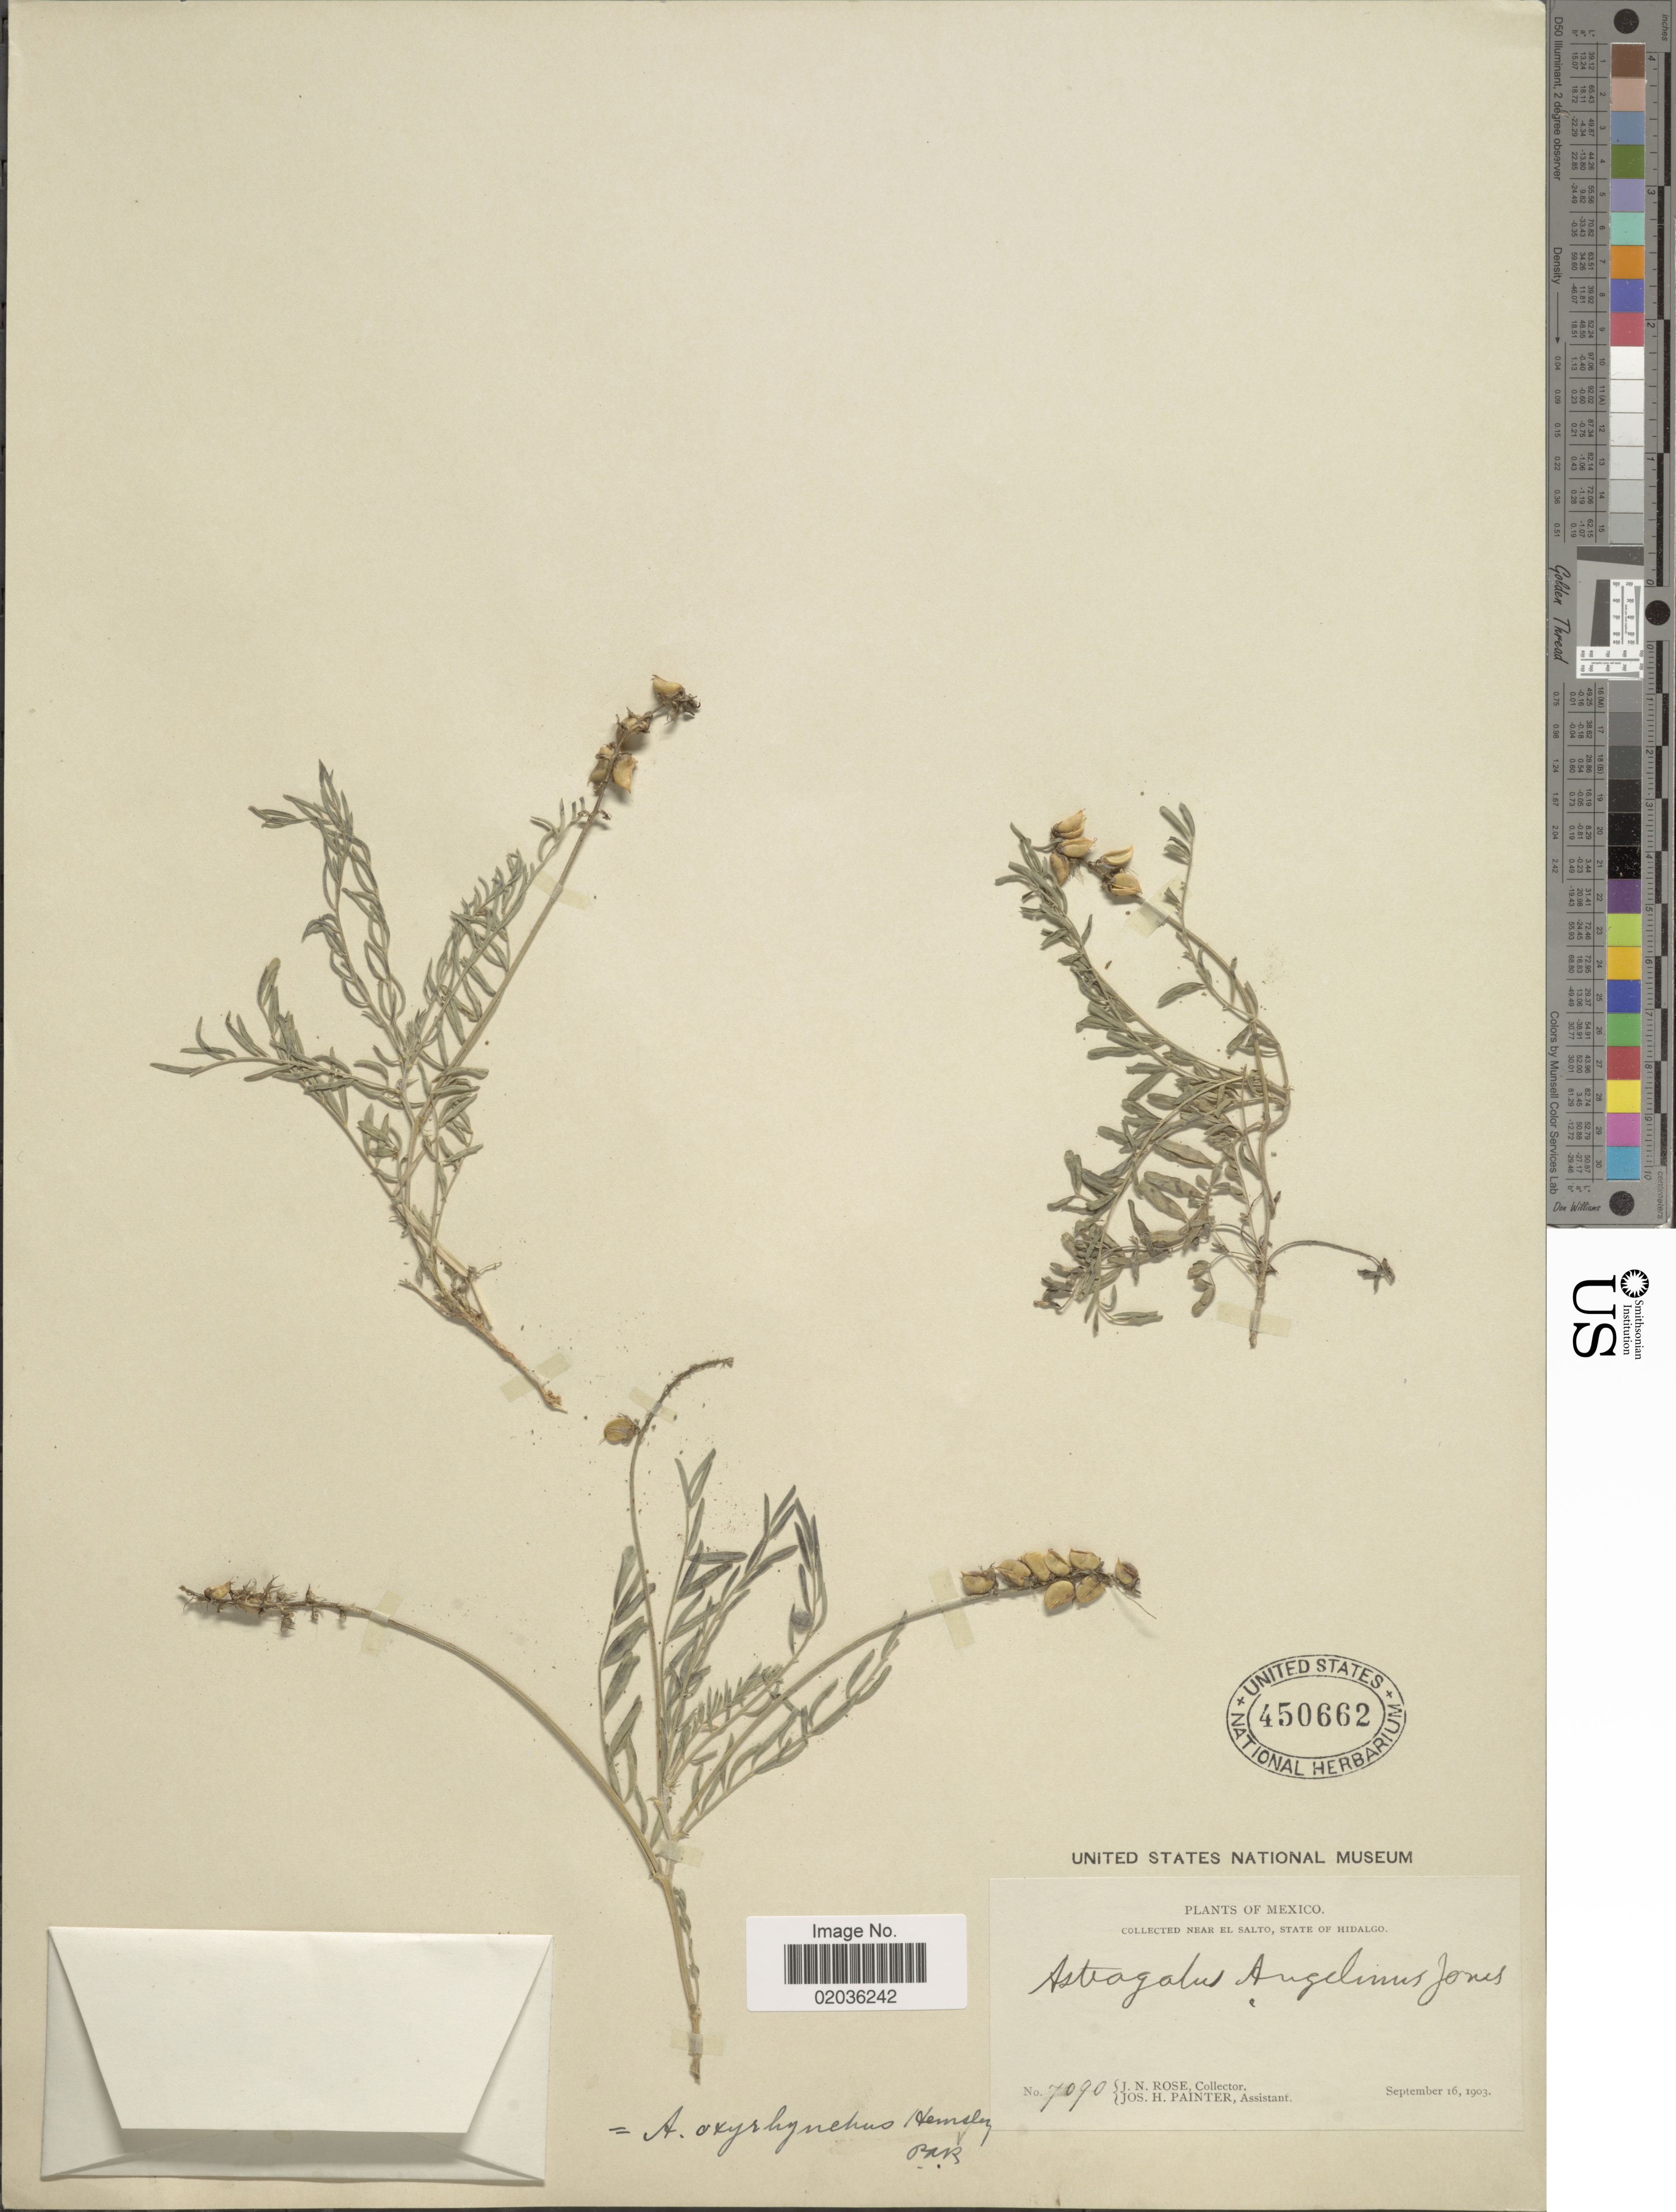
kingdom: Plantae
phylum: Tracheophyta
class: Magnoliopsida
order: Fabales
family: Fabaceae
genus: Astragalus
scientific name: Astragalus oxyrhynchus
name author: Hemsl.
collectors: J. N. Rose & J. H. Painter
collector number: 7090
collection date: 1903-09-16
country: Mexico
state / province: Hidalgo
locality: Near El Salto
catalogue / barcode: US 450662